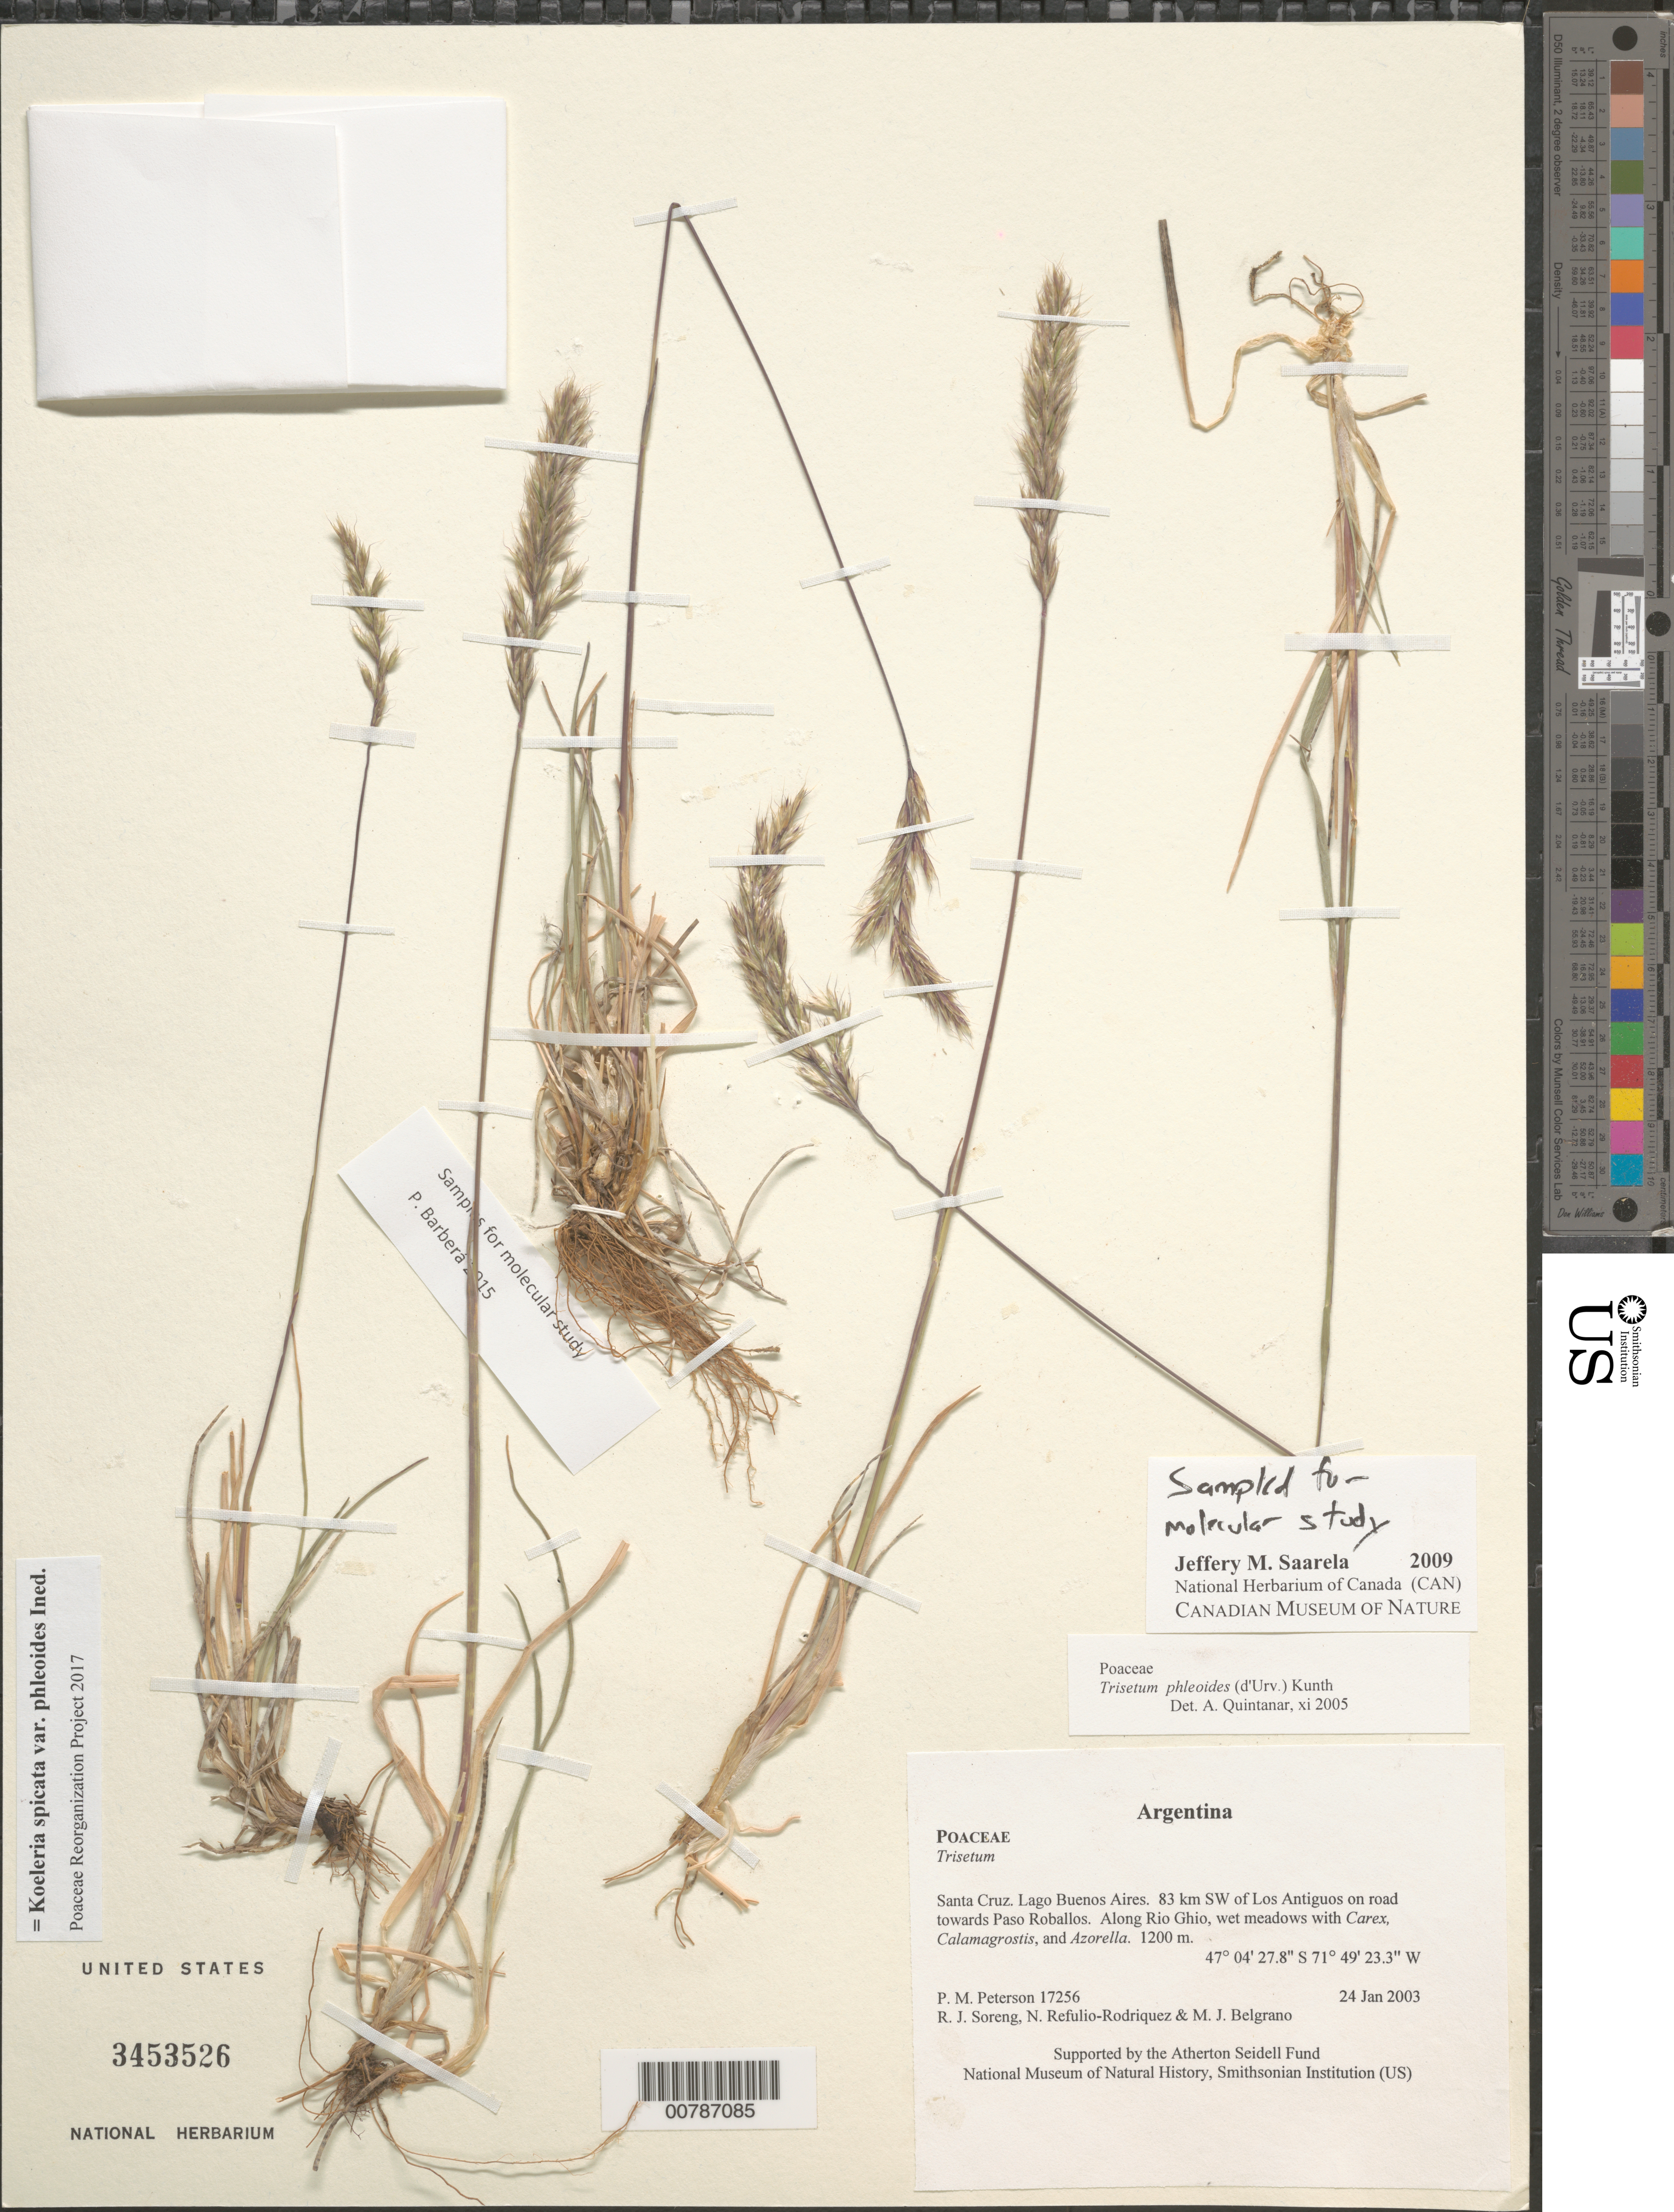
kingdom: Plantae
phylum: Tracheophyta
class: Liliopsida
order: Poales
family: Poaceae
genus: Koeleria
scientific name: Koeleria spicata var. phleoides ined.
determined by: Poaceae Reorganization Project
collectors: P. M. Peterson, R. J. Soreng, N. Refulio-Rodríguez & M. Belgrano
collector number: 17256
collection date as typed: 24 Jan 2003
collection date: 2003-01-24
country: Argentina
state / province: Santa Cruz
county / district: Lago Buenos Aires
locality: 83 km SW of Los Antiguos on road towards Paso Roballos. Along Rio Ghio, wet meadows with Carex, Calamagrostis, and Azorella.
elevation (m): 1200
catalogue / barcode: US 3453526